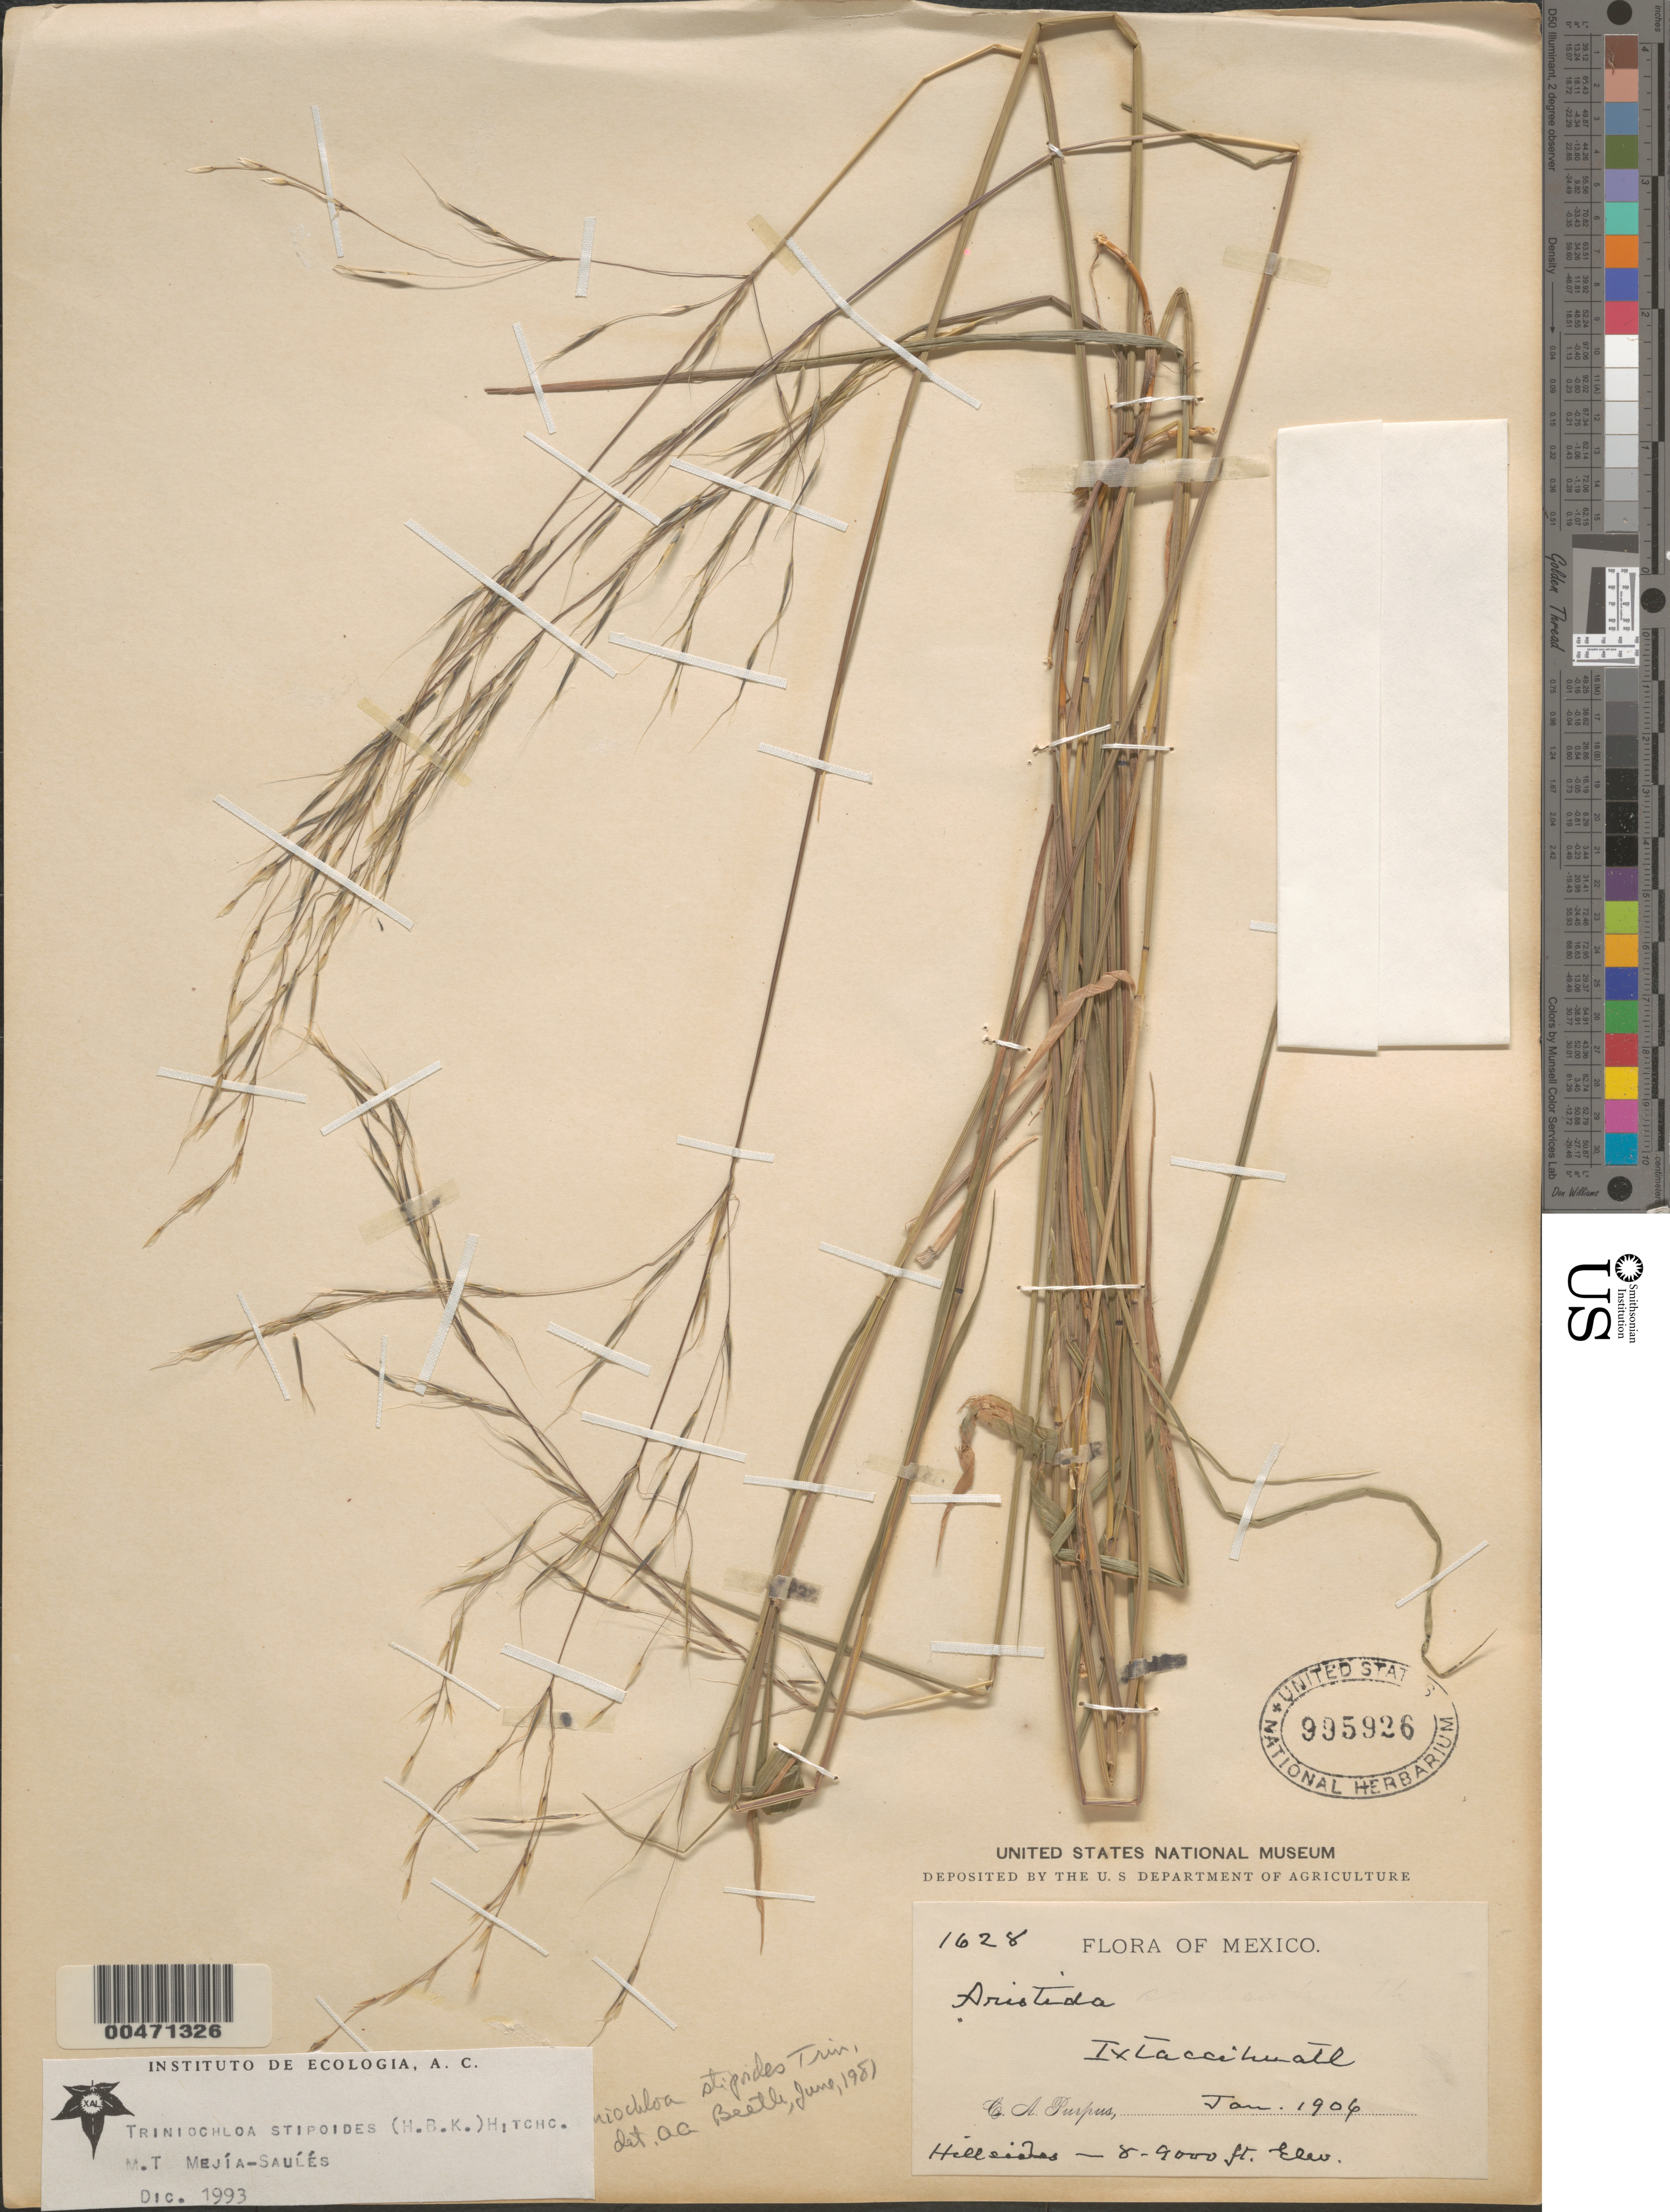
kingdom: Plantae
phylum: Tracheophyta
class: Liliopsida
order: Poales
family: Poaceae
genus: Triniochloa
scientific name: Triniochloa stipoides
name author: (Kunth) Hitchc.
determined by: Mejía-Sauls, M. T.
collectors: C. A. Purpus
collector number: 1628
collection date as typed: Jan 1906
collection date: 1906-01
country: Mexico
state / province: Morelos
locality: Ixtaccihuatl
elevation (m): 2438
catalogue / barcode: US 995926